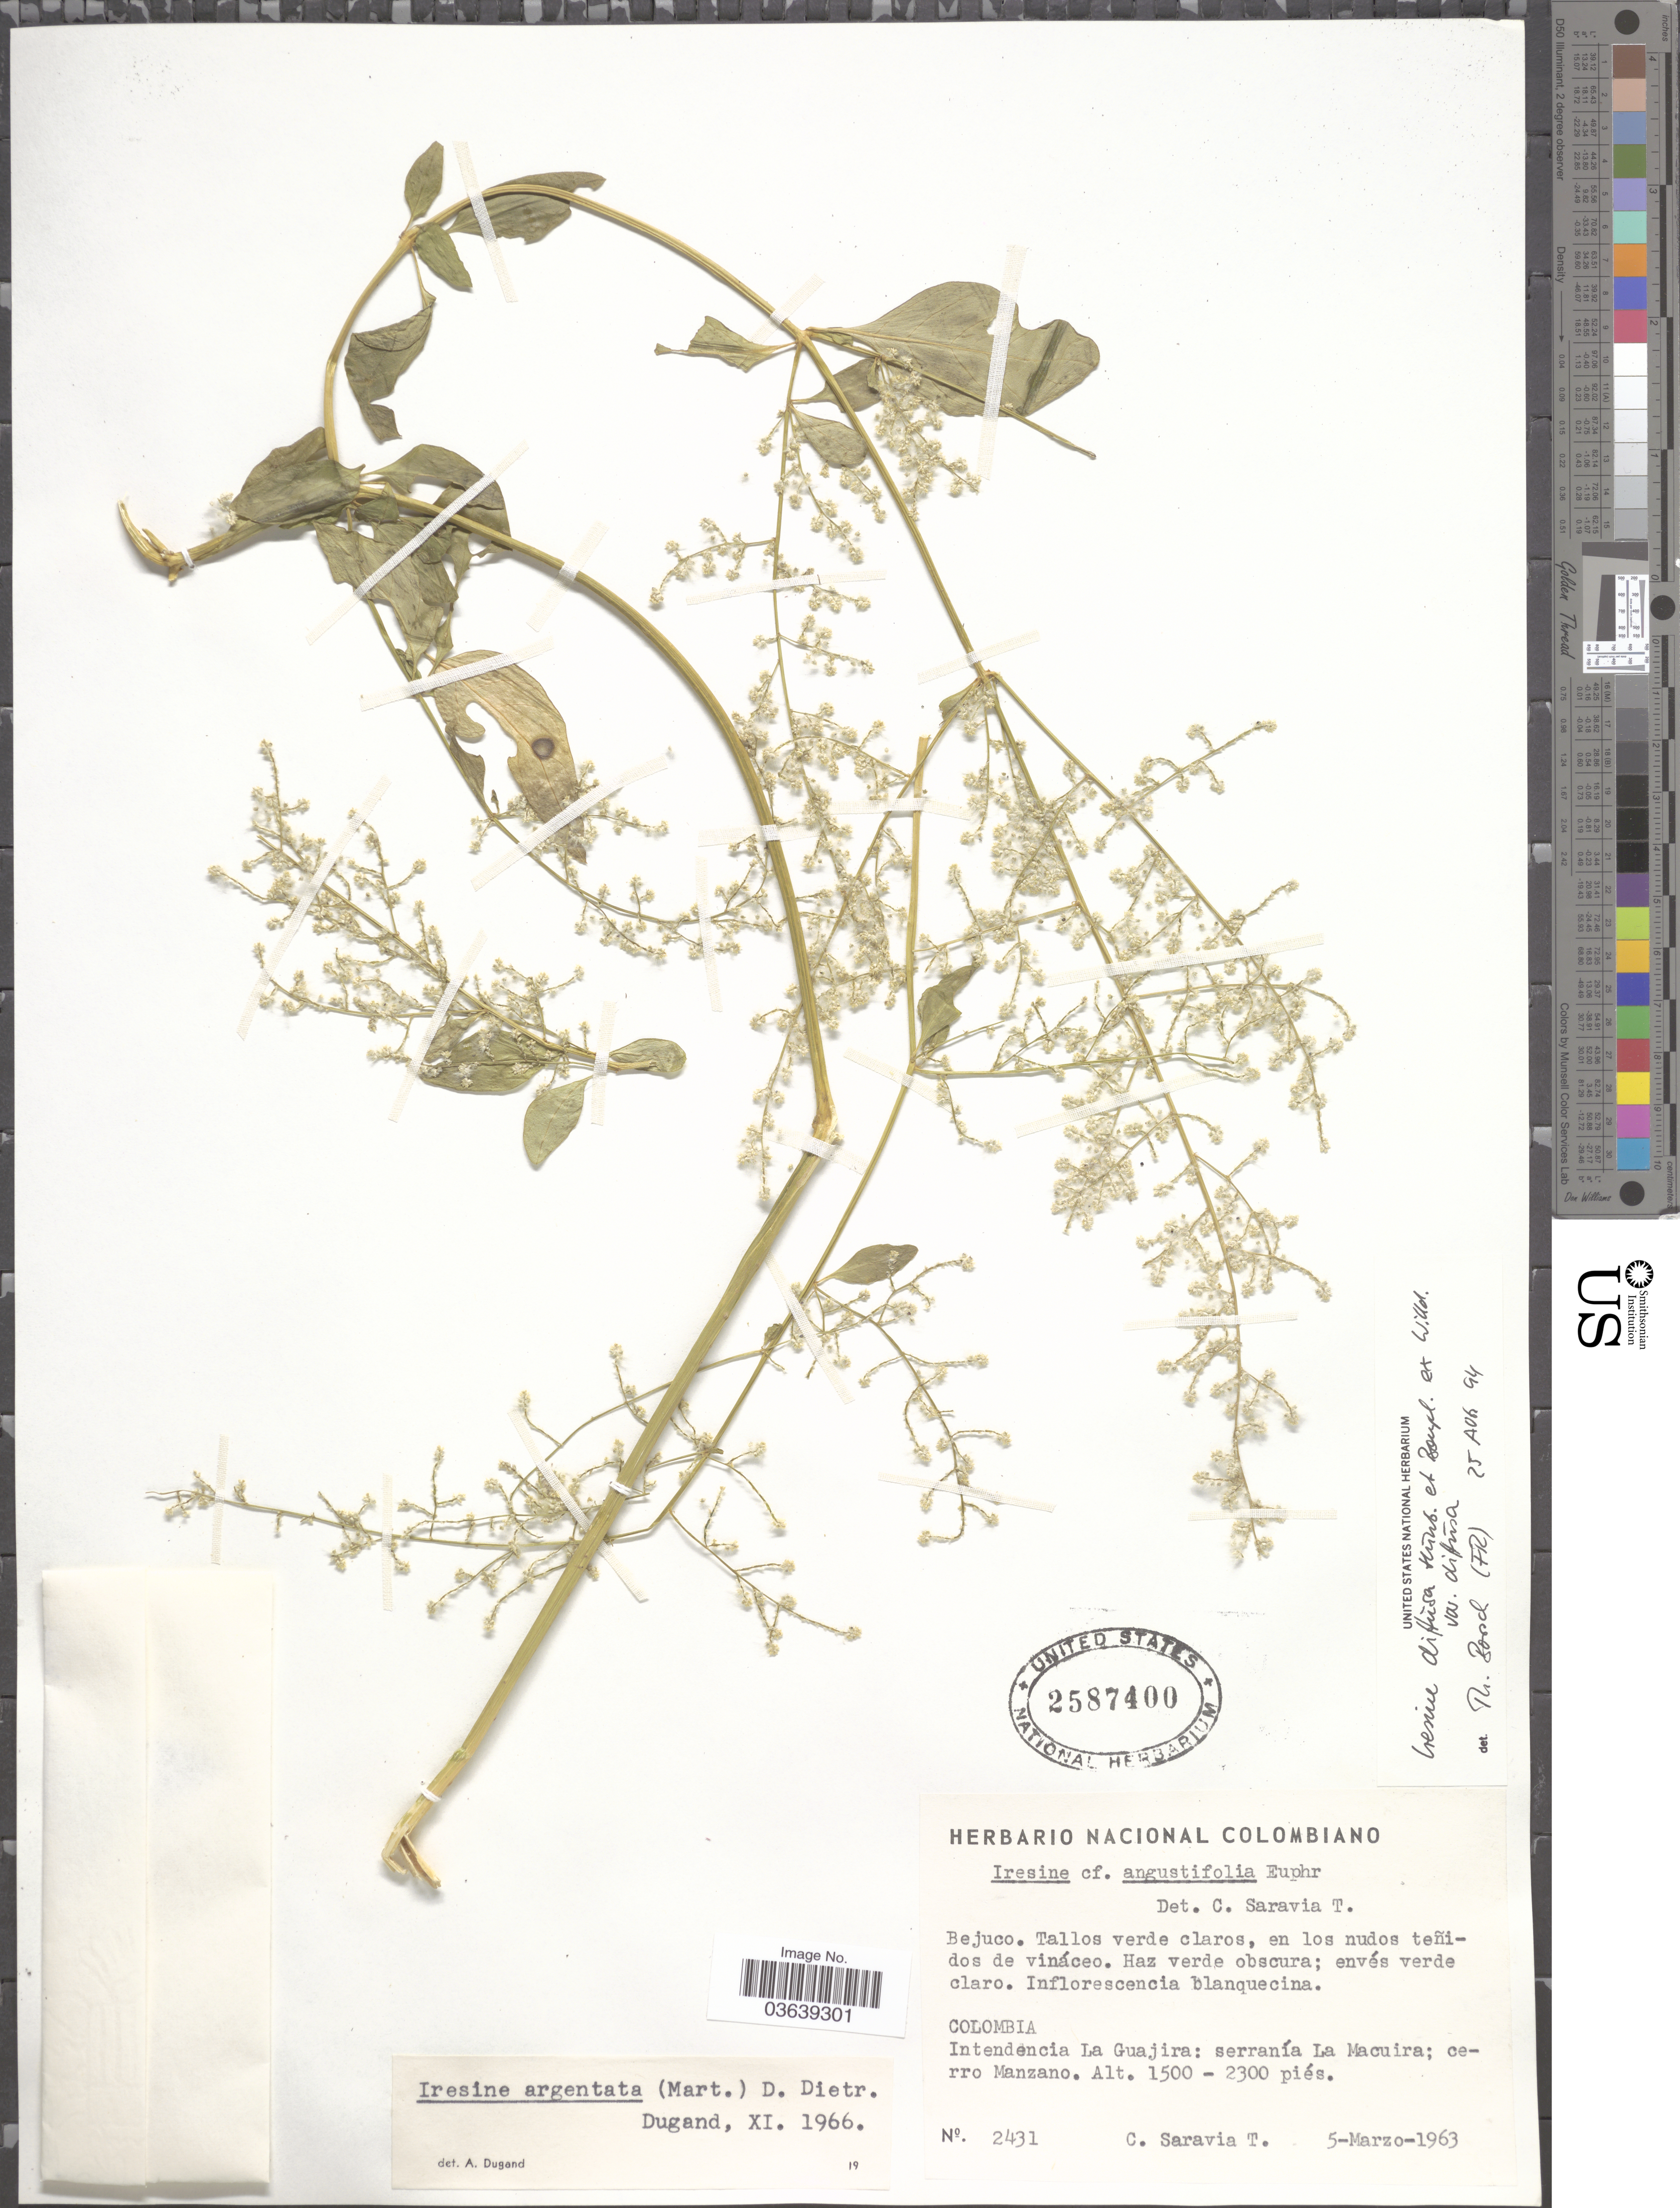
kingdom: Plantae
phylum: Tracheophyta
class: Magnoliopsida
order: Caryophyllales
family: Amaranthaceae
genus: Iresine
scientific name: Iresine diffusa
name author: Humb. & Bonpl. ex Willd.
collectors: C. Saravia T.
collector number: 2431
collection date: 1963-03-05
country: Colombia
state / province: La Guajira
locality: Intendencia La Guajira: serranía La Macuira; cerro Manzano.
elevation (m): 457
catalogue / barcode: US 2587400